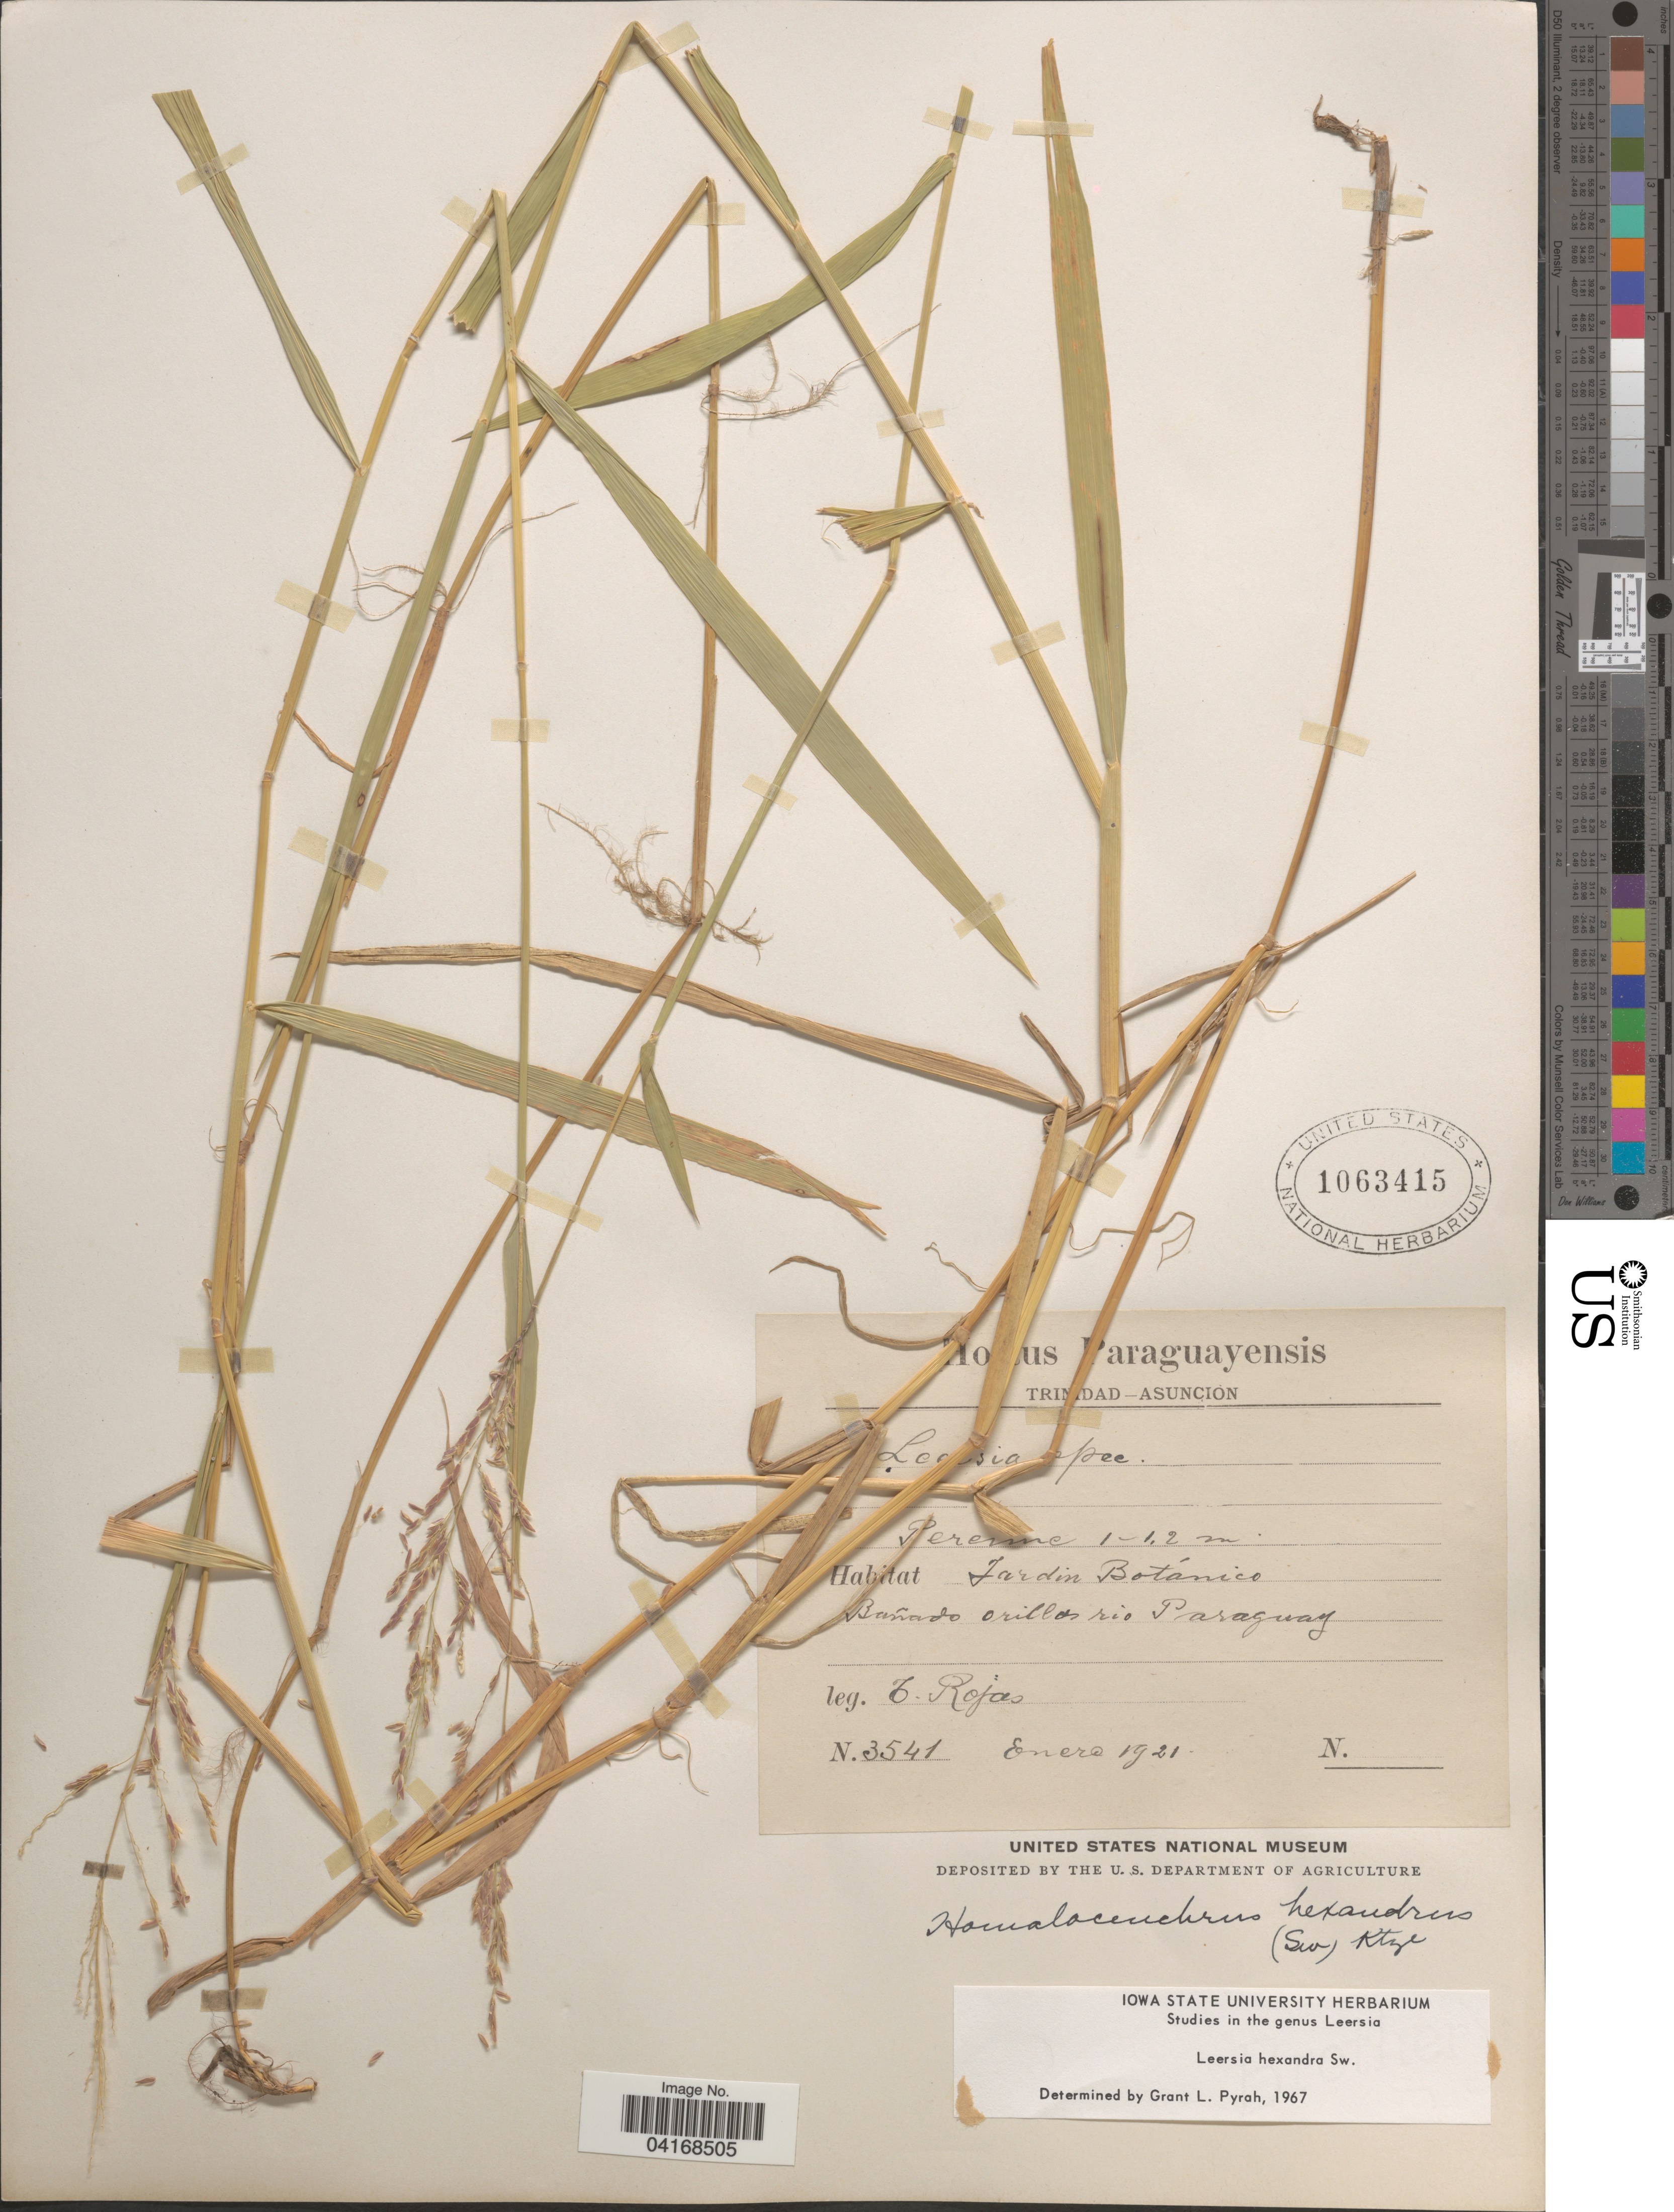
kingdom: Plantae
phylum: Tracheophyta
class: Liliopsida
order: Poales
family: Poaceae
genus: Leersia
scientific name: Leersia hexandra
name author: Sw.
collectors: T. Rojas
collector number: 3541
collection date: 1921-01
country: Paraguay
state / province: Asuncion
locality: Trinidad-Asuncion. Jardin Botánico. Bãnado orillas rio Paraguay.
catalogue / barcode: US 1063415